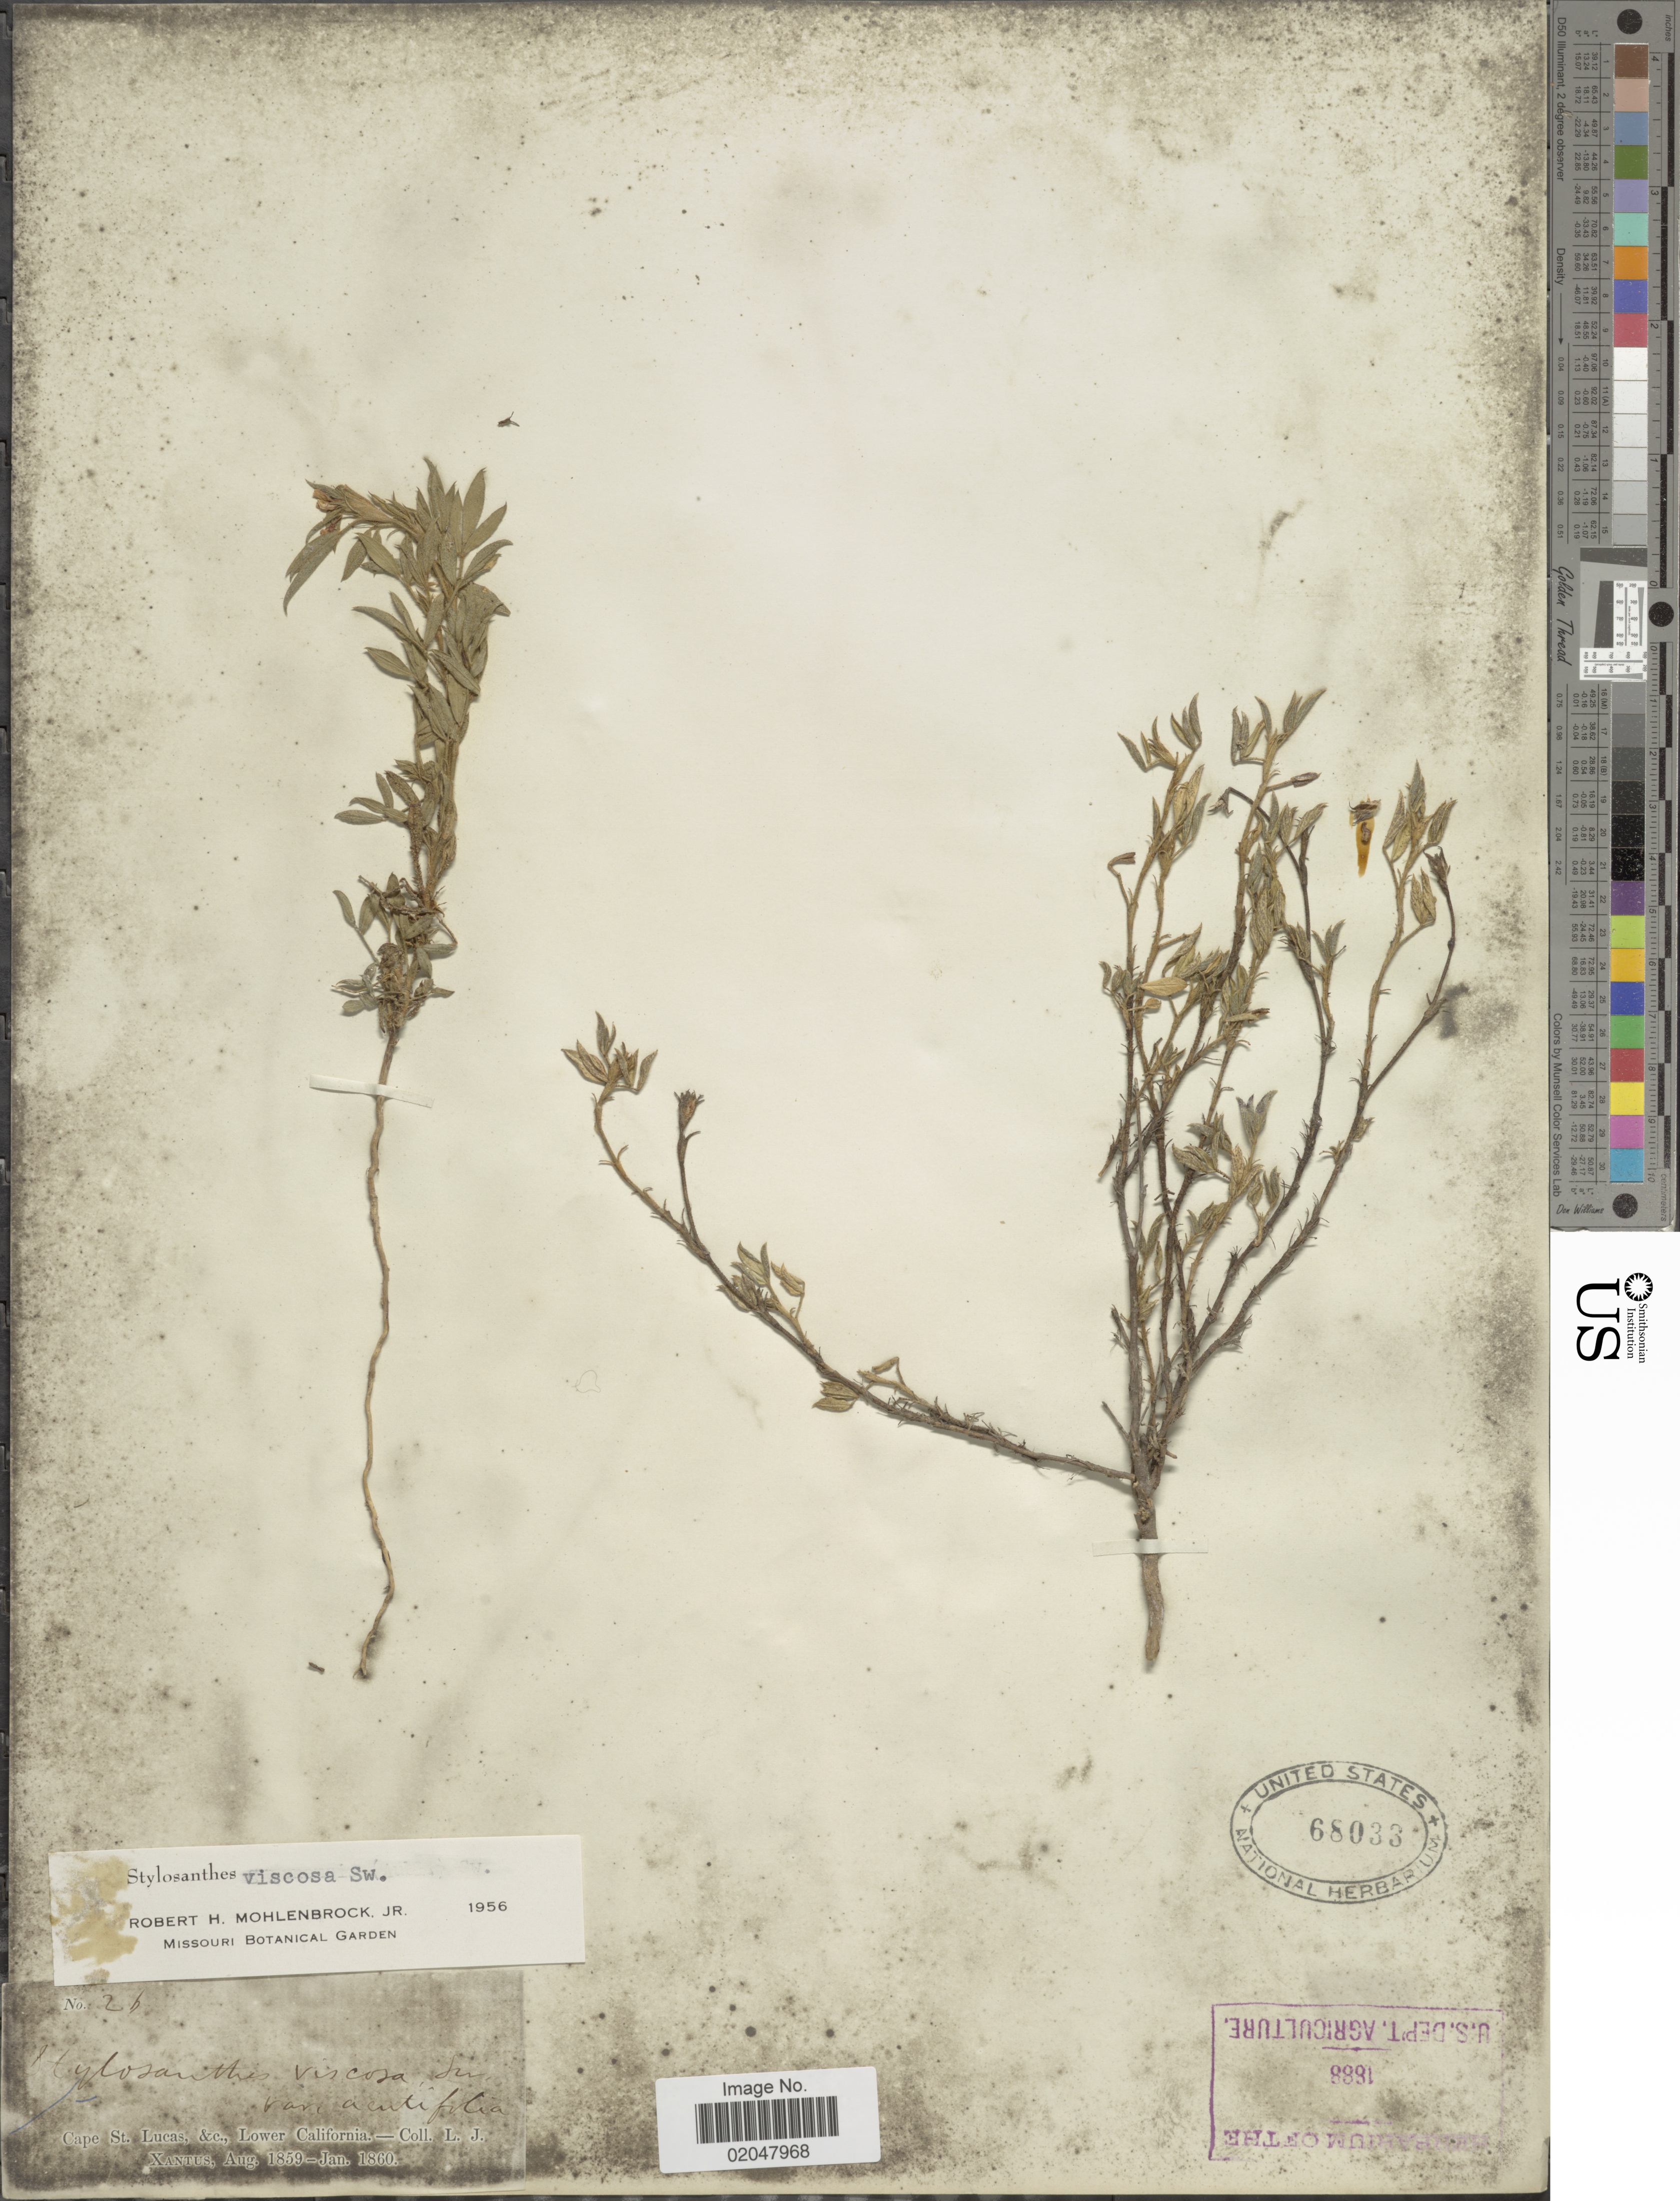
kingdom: Plantae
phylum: Tracheophyta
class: Magnoliopsida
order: Fabales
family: Fabaceae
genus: Stylosanthes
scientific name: Stylosanthes viscosa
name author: Sw.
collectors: L. J. Xantus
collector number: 26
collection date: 1859-08/1860-01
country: Mexico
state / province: Baja California Sur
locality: Cape St. Lucas & c.,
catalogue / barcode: US 68033